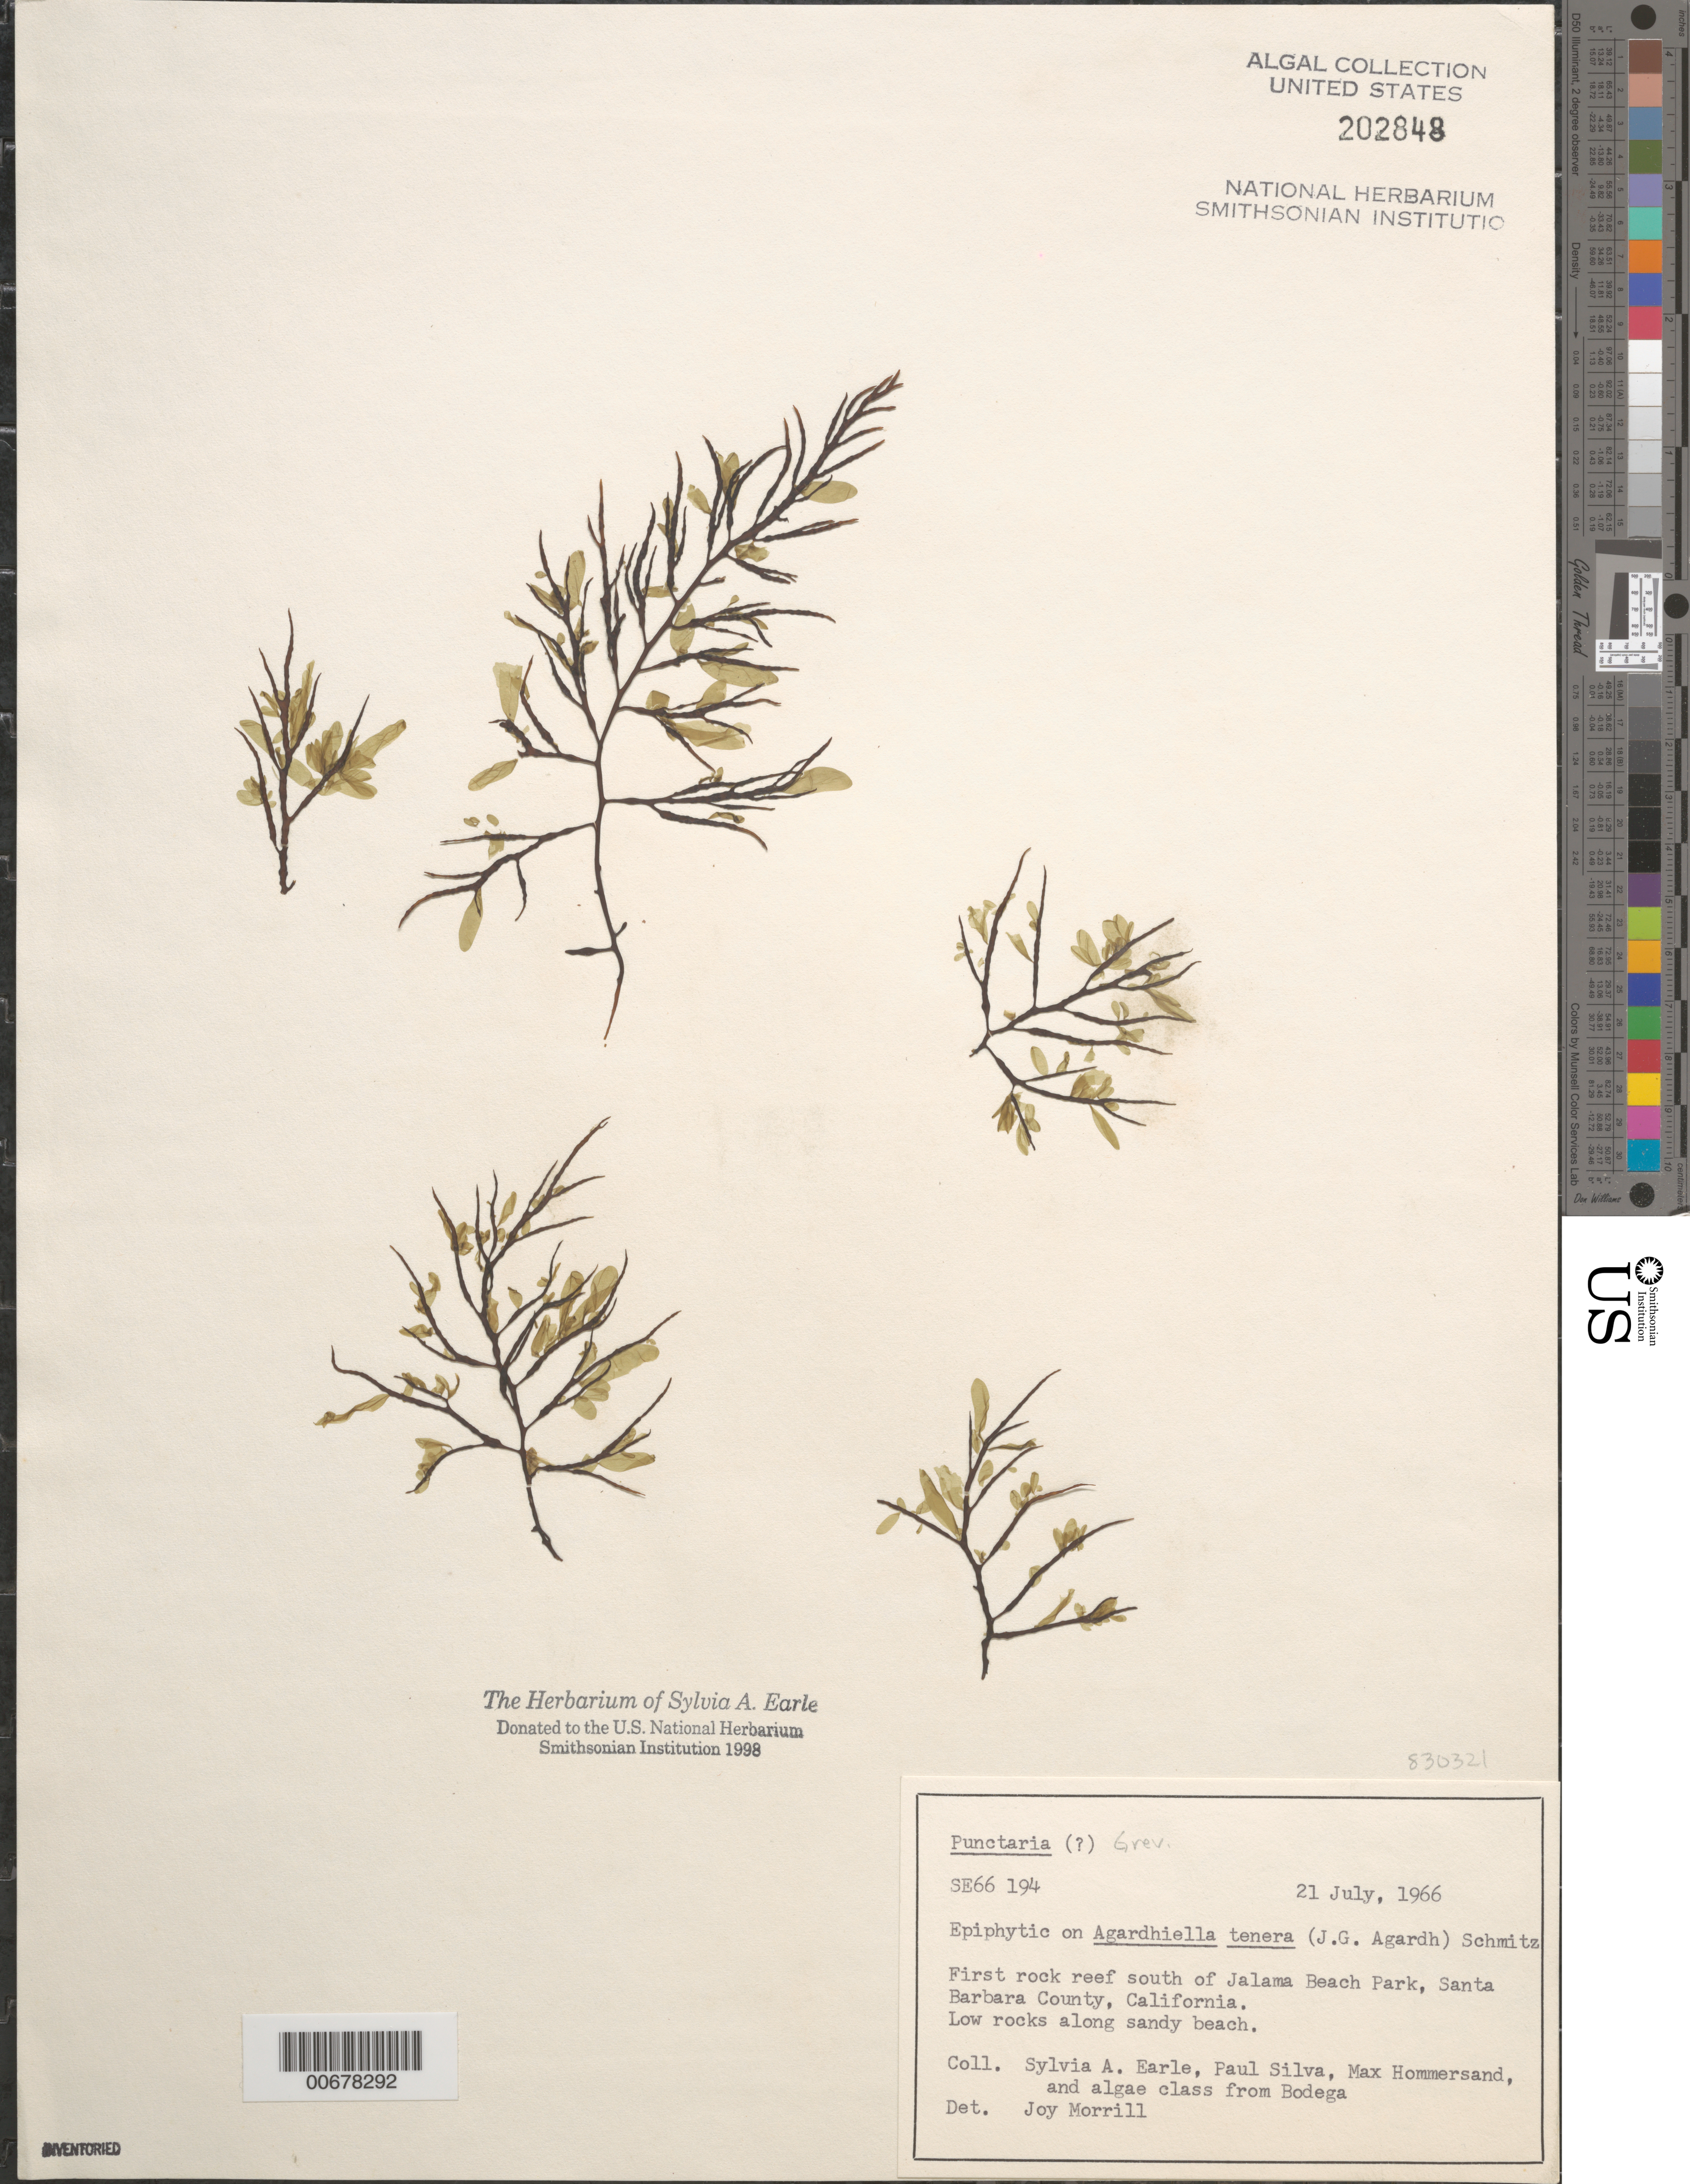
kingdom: Chromista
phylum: Ochrophyta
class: Phaeophyceae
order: Dictyosiphonales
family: Punctariaceae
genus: Punctaria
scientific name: Punctaria sp.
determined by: Morrill, J.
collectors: S. A. Earle, P. C. Silva, M. H. Hommersand & Bodega Algae Class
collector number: SE 66194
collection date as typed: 21 Jul 1966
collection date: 1966-07-21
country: United States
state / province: California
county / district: Santa Barbara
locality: Reef south of Jalama Beach Park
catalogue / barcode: US 202848